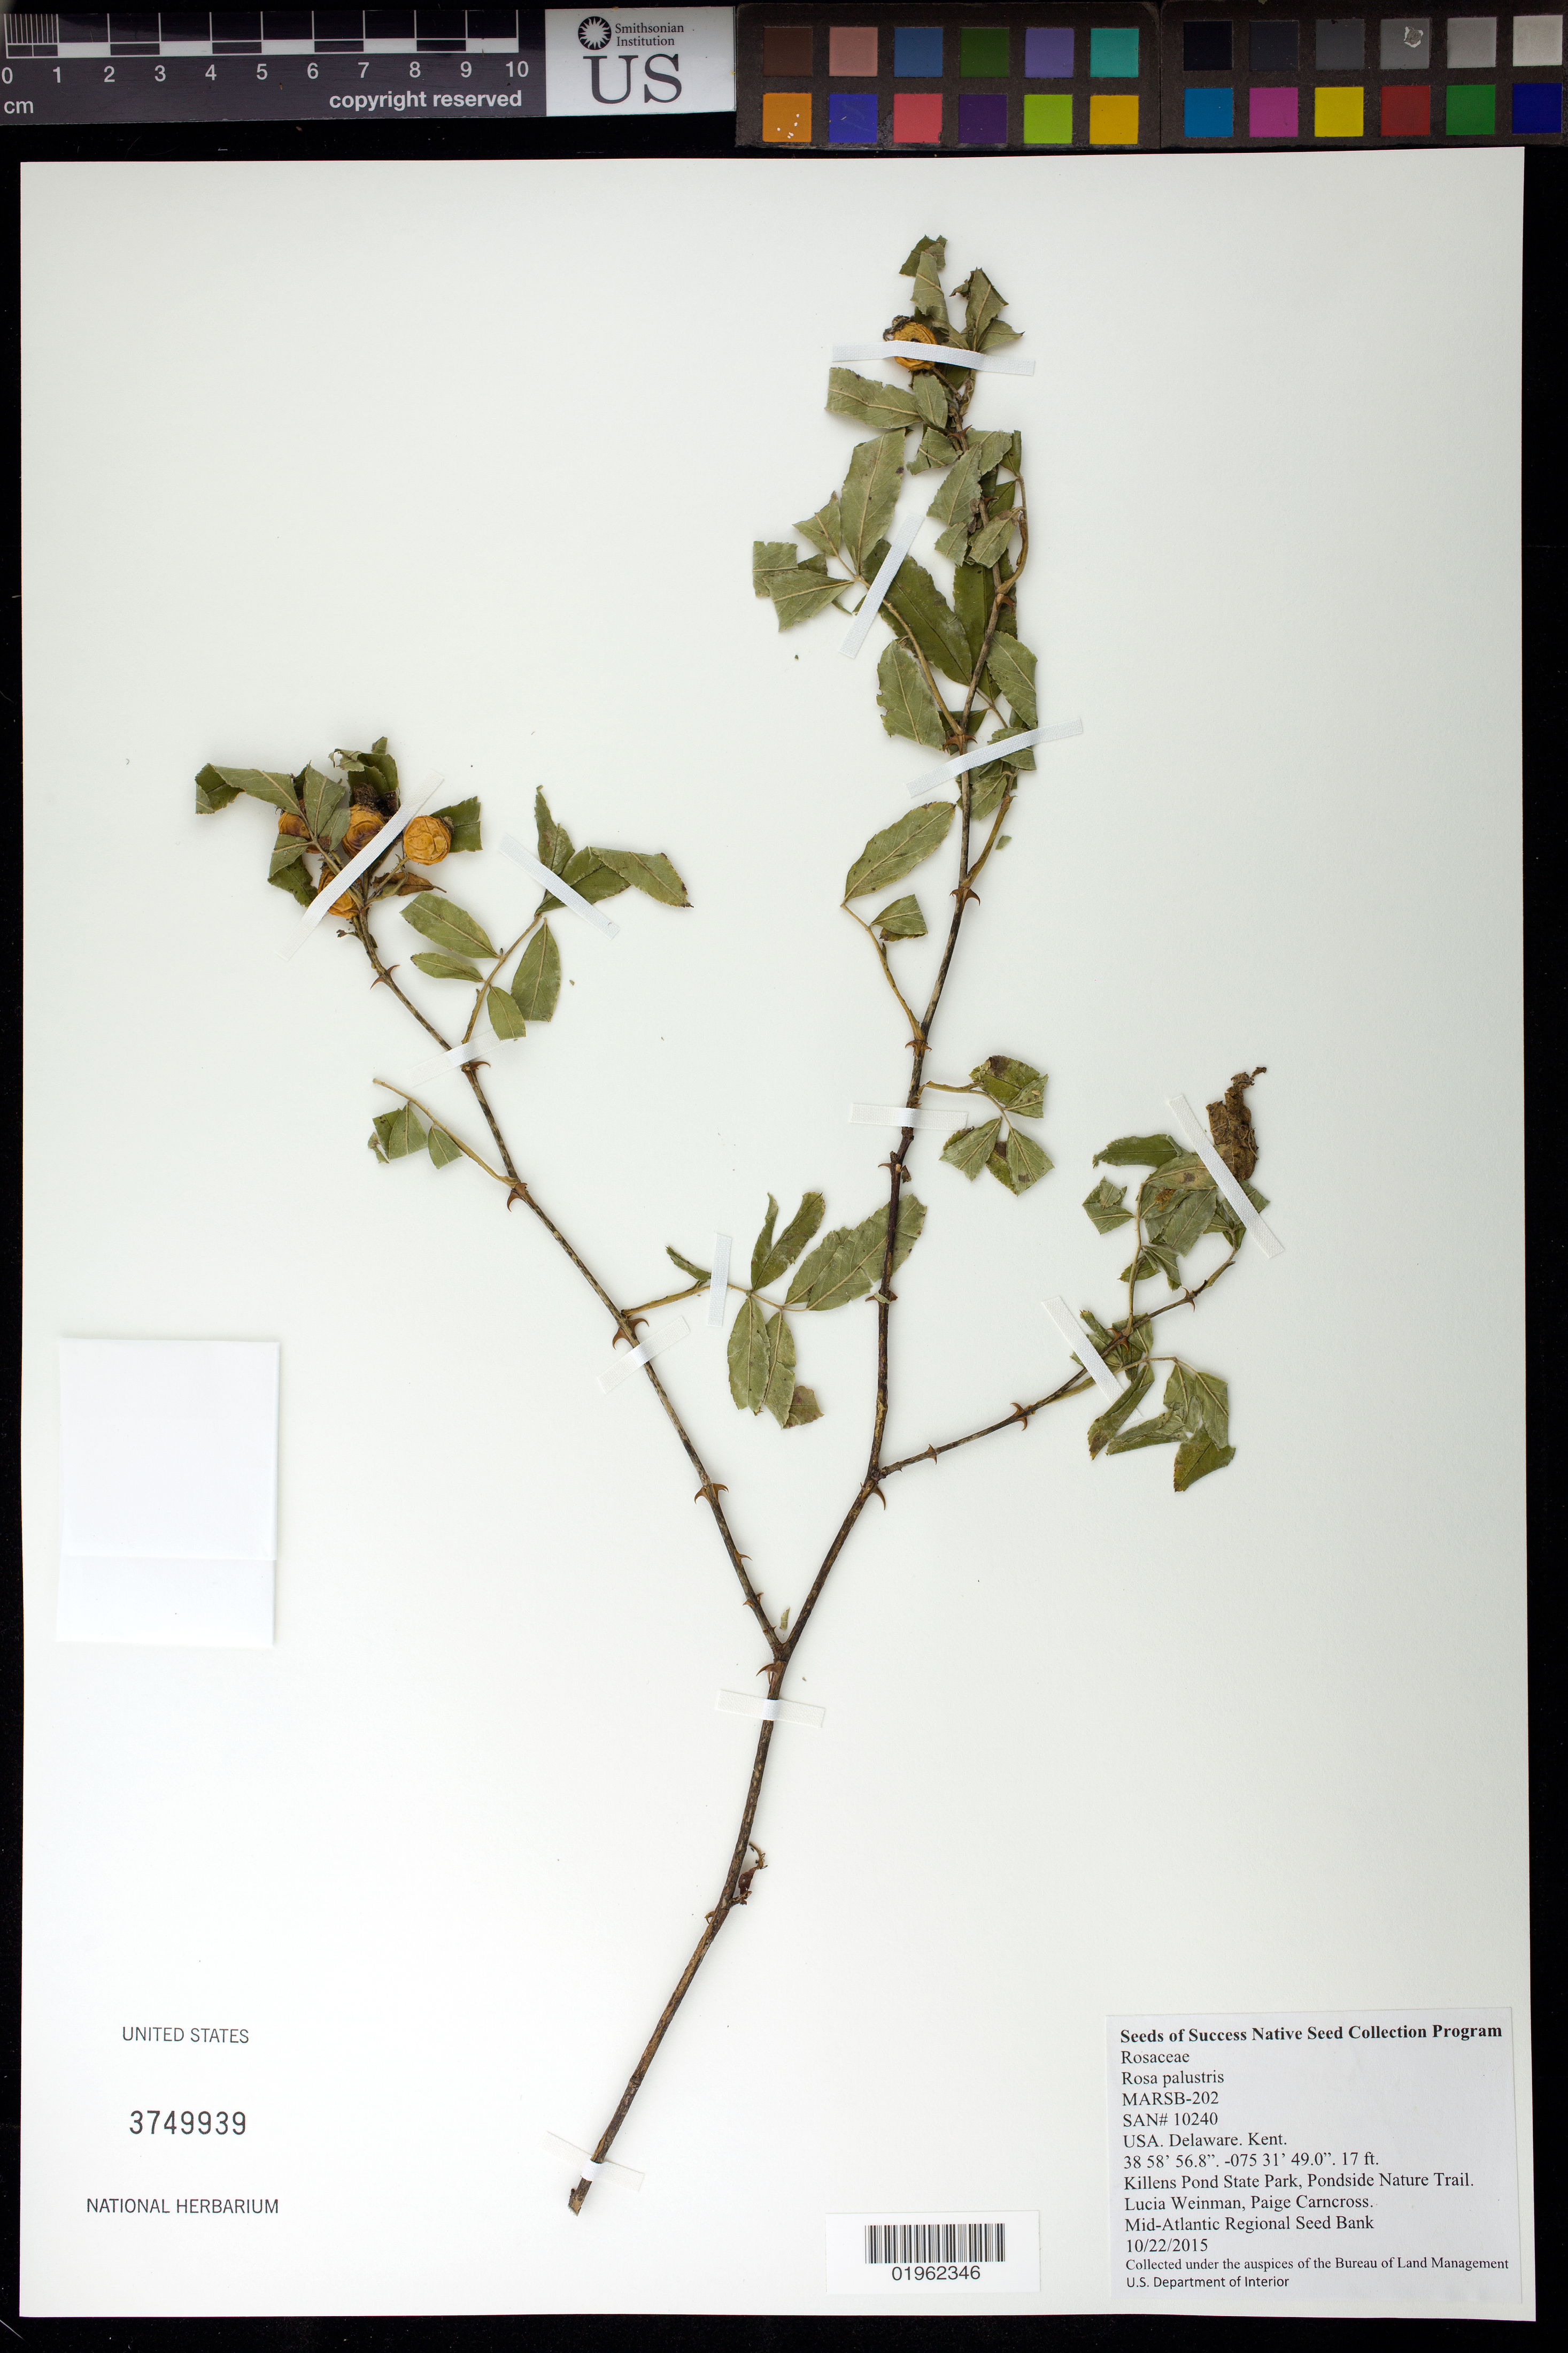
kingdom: Plantae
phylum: Tracheophyta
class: Magnoliopsida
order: Rosales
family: Rosaceae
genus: Rosa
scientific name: Rosa palustris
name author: Marshall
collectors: P. Carncross & L. Weinman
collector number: MARSB-202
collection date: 2015-10-22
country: United States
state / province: Delaware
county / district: Kent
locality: Killens Pond State Park, Pondside Nature Trail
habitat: North-Central Flatwoods & Swamp Forest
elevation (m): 5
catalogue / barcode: US 3749939